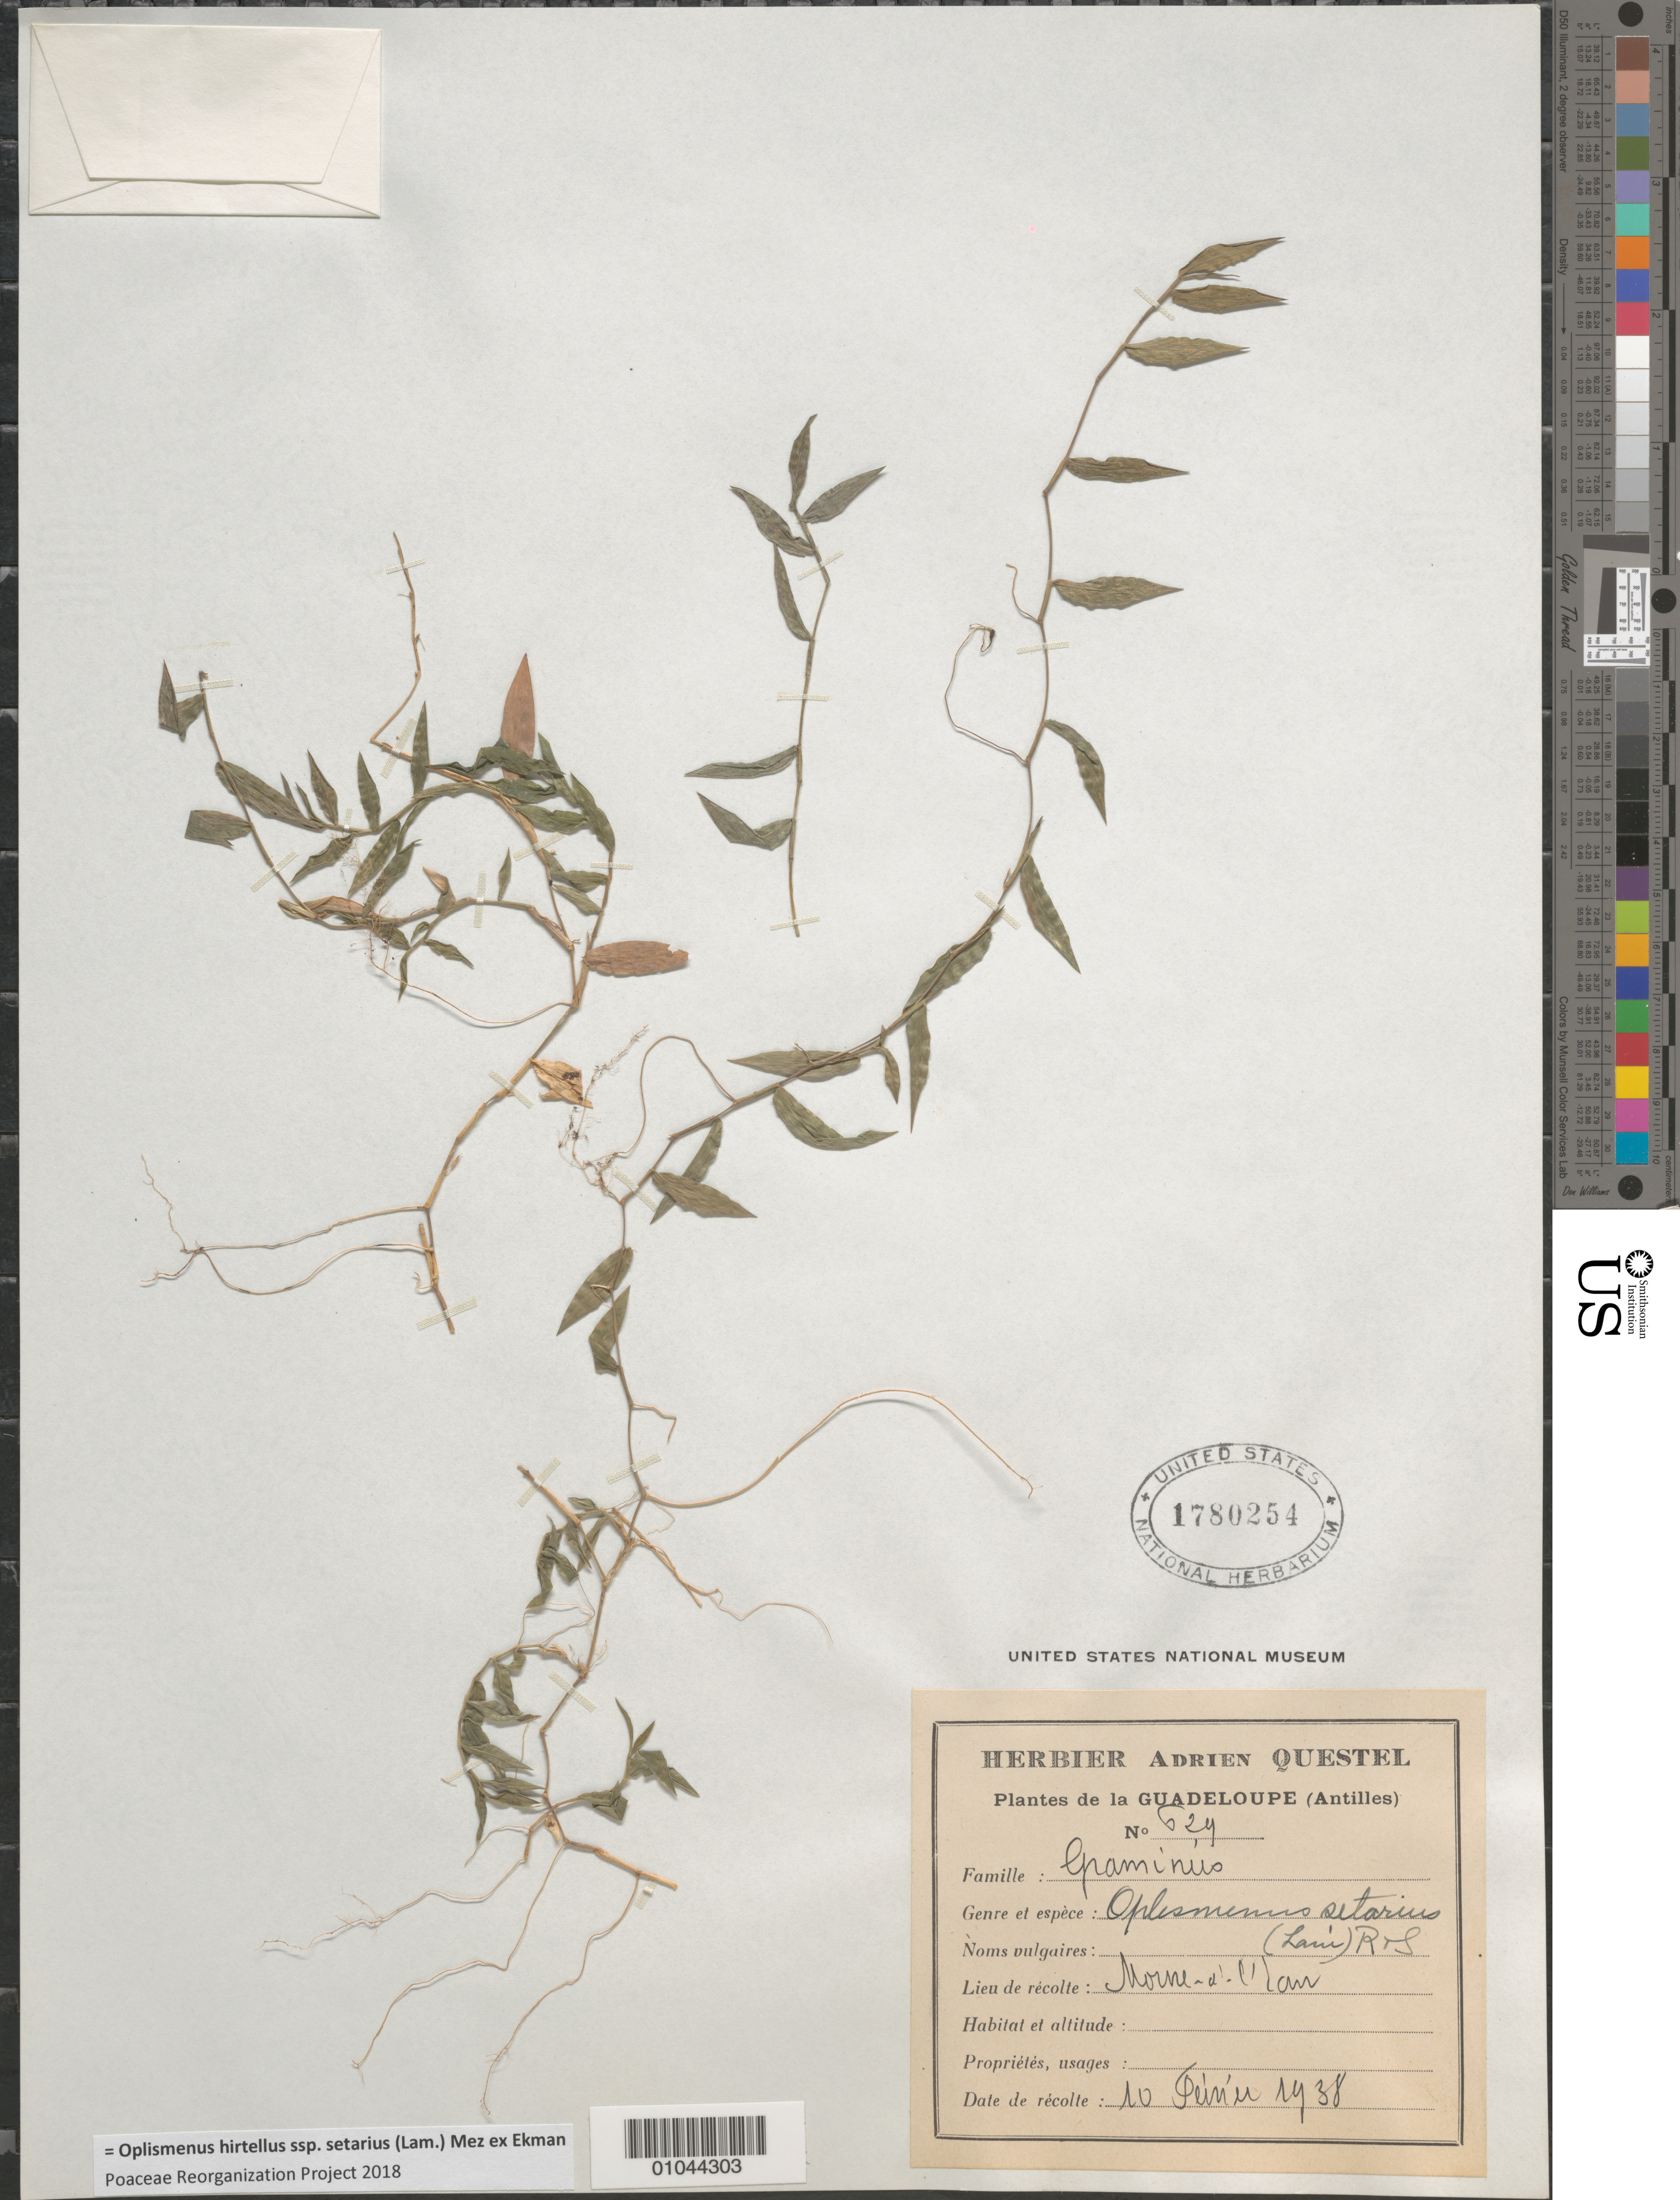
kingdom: Plantae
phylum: Tracheophyta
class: Liliopsida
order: Poales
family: Poaceae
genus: Oplismenus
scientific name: Oplismenus hirtellus subsp. setarius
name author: (Lam.) Mez ex Ekman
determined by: Poaceae Reorganization Project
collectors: A. Questel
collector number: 624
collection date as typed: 10 Feb 1938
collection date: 1938-02-10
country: Guadeloupe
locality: Morne-a-Pilon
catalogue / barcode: US 1780254